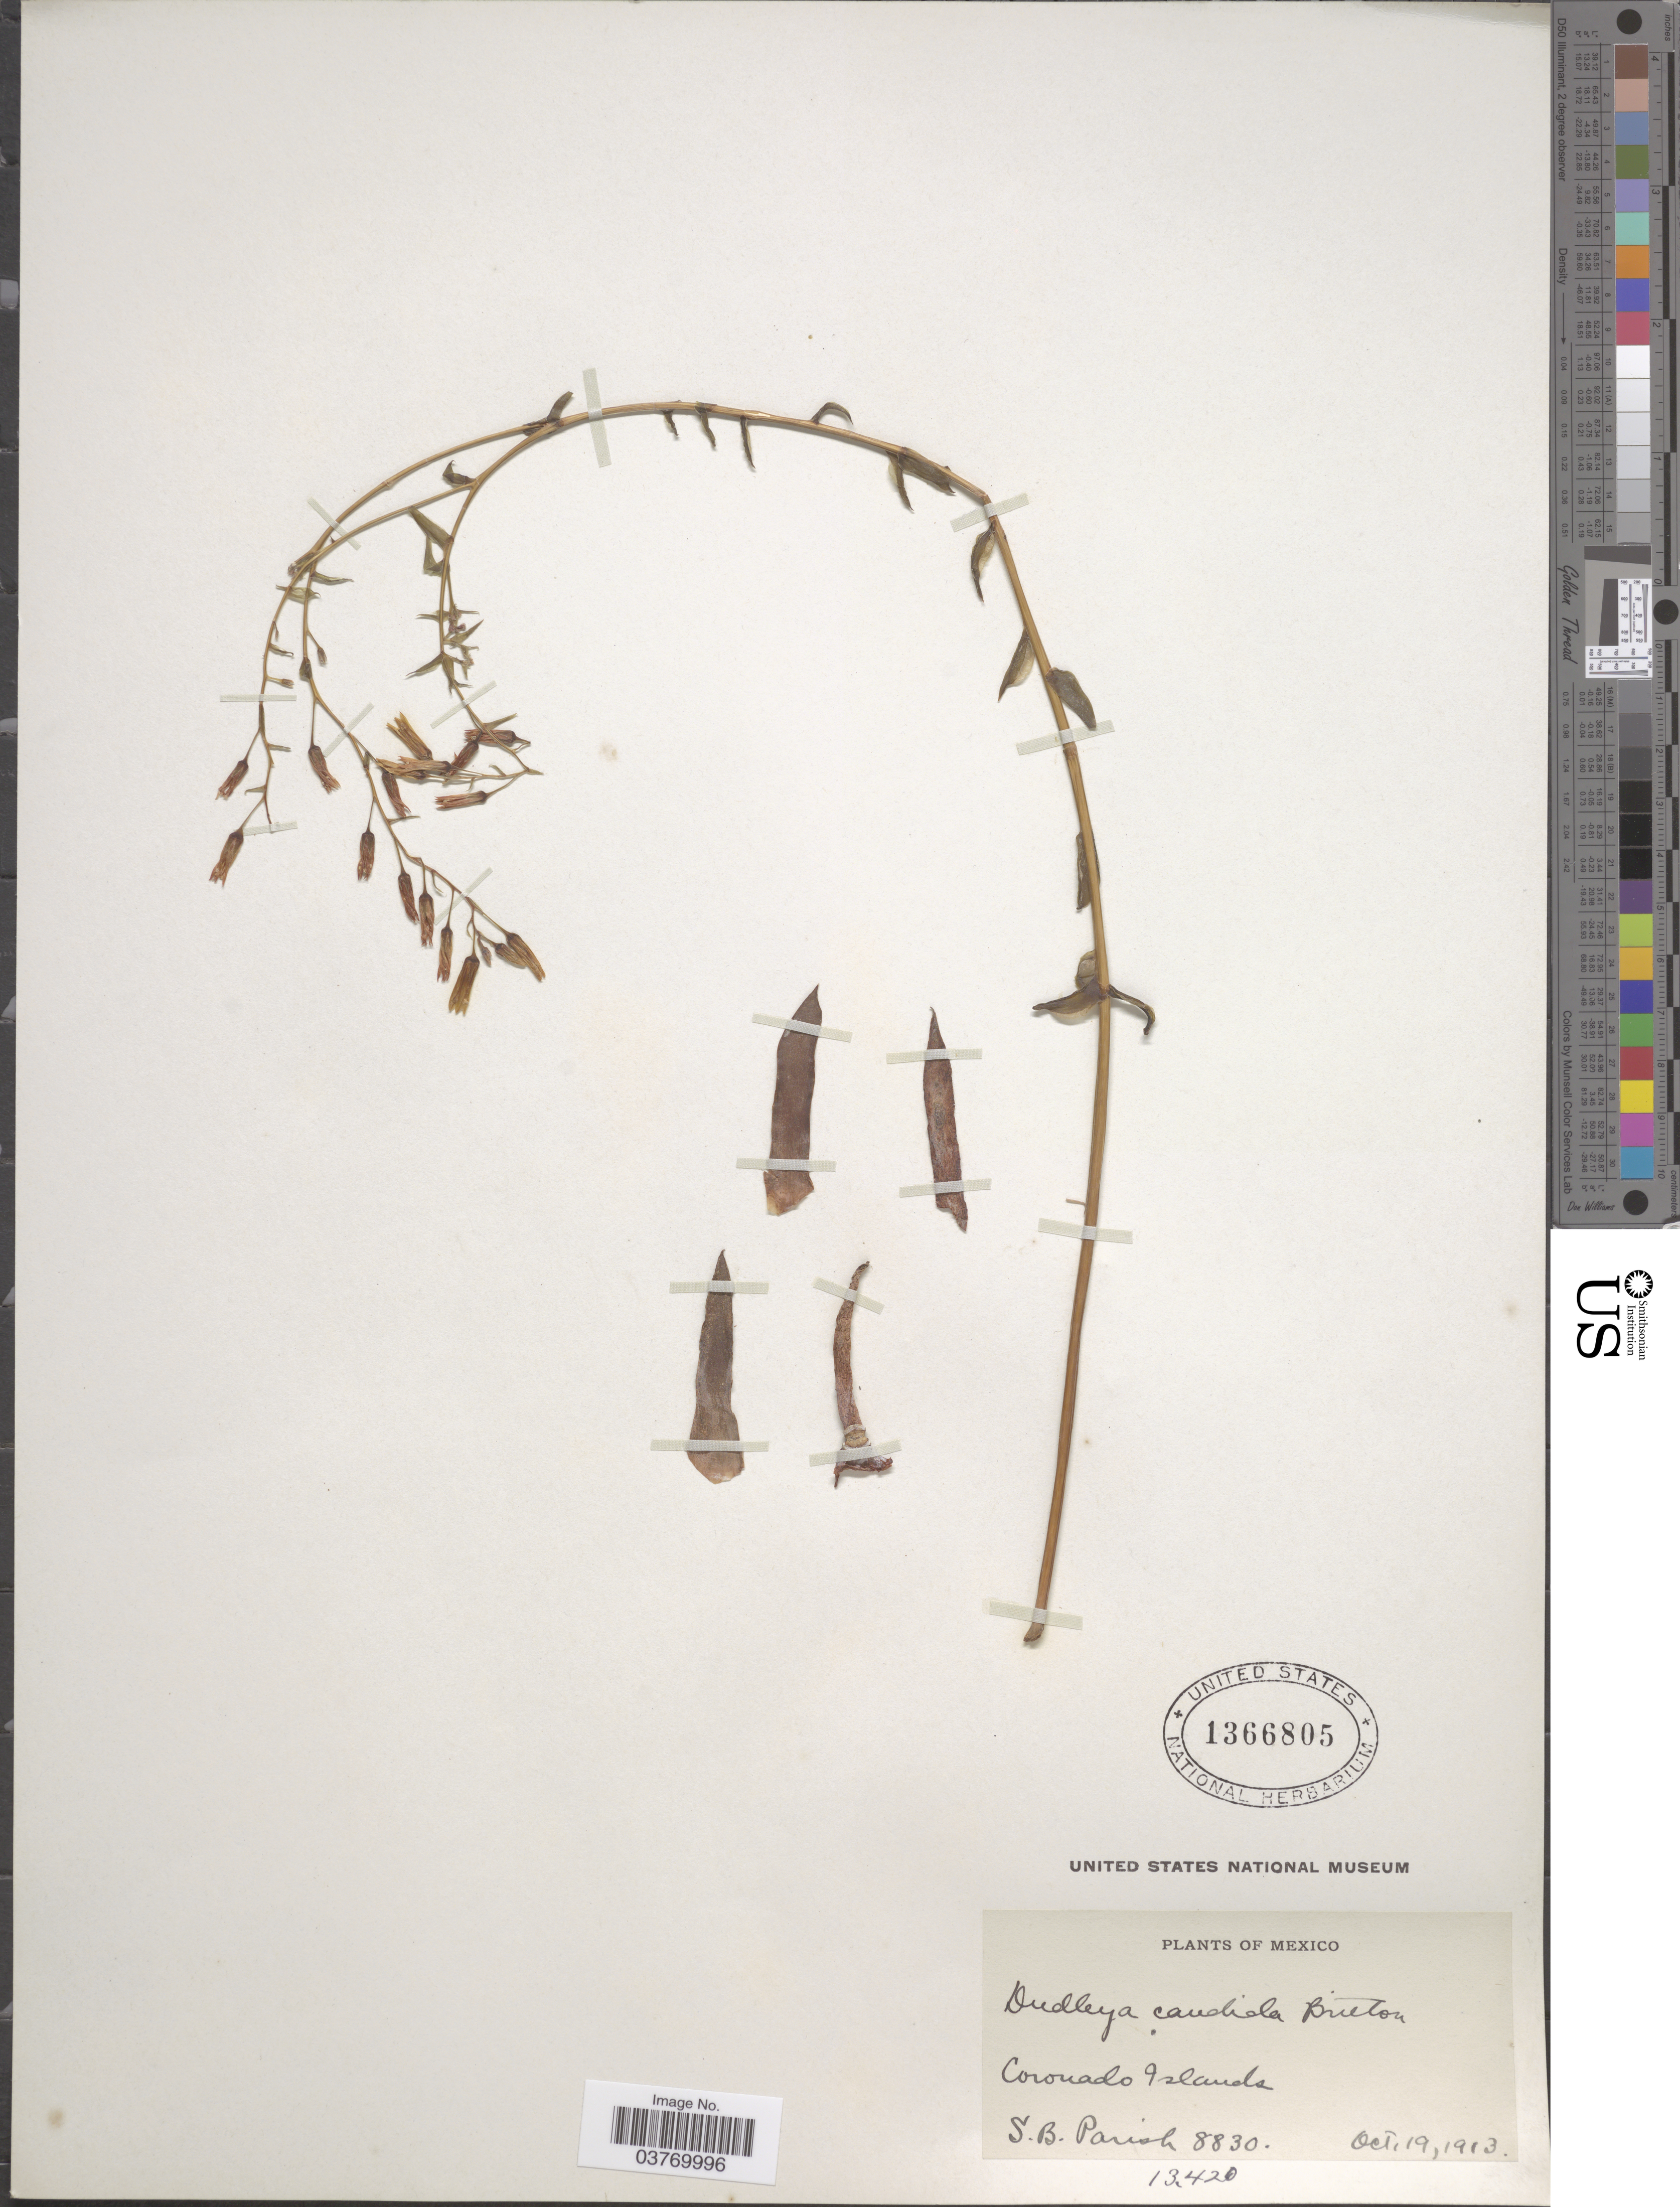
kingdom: Plantae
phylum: Tracheophyta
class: Magnoliopsida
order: Saxifragales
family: Crassulaceae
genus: Dudleya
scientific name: Dudleya candida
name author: Britton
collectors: S. B. Parish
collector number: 8830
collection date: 1913-10-19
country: Mexico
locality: Coronado Islands.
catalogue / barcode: US 1366805